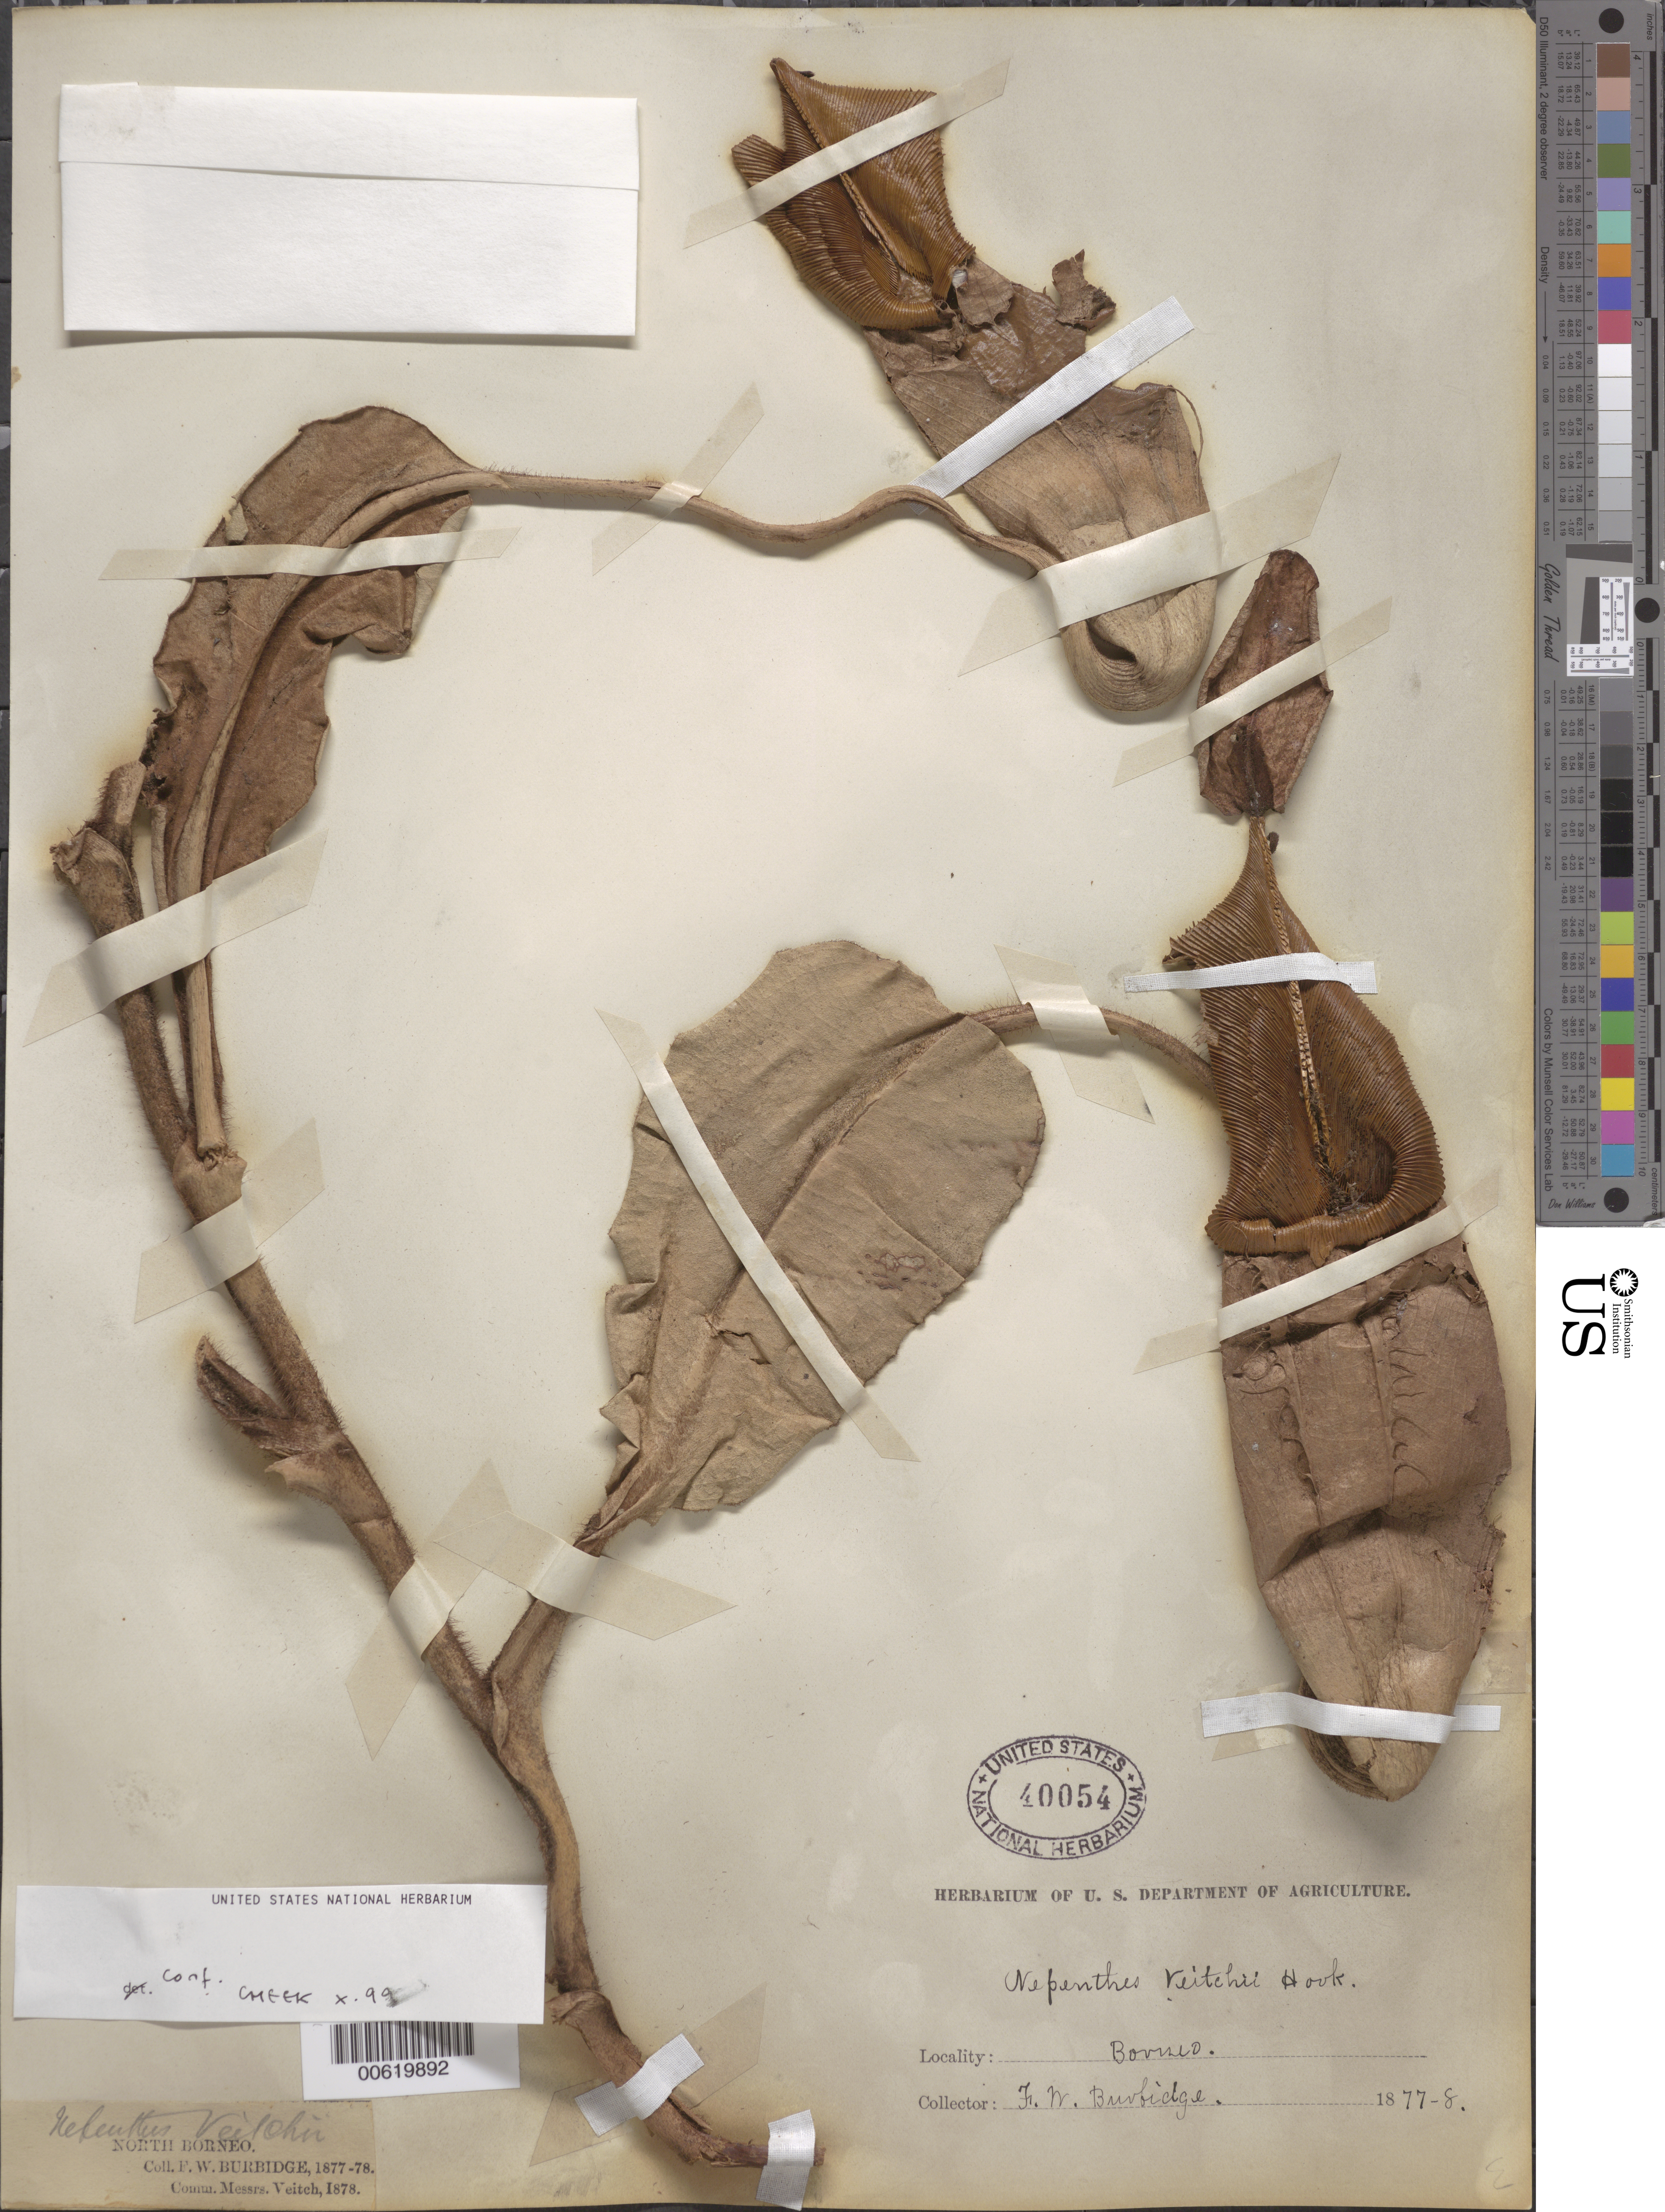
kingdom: Plantae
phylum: Tracheophyta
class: Magnoliopsida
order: Caryophyllales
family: Nepenthaceae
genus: Nepenthes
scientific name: Nepenthes veitchii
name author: Hook. f.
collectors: F. Birbidge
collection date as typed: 1877 to -- --- 1878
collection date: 1877/1878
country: Malaysia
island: Borneo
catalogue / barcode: US 40054